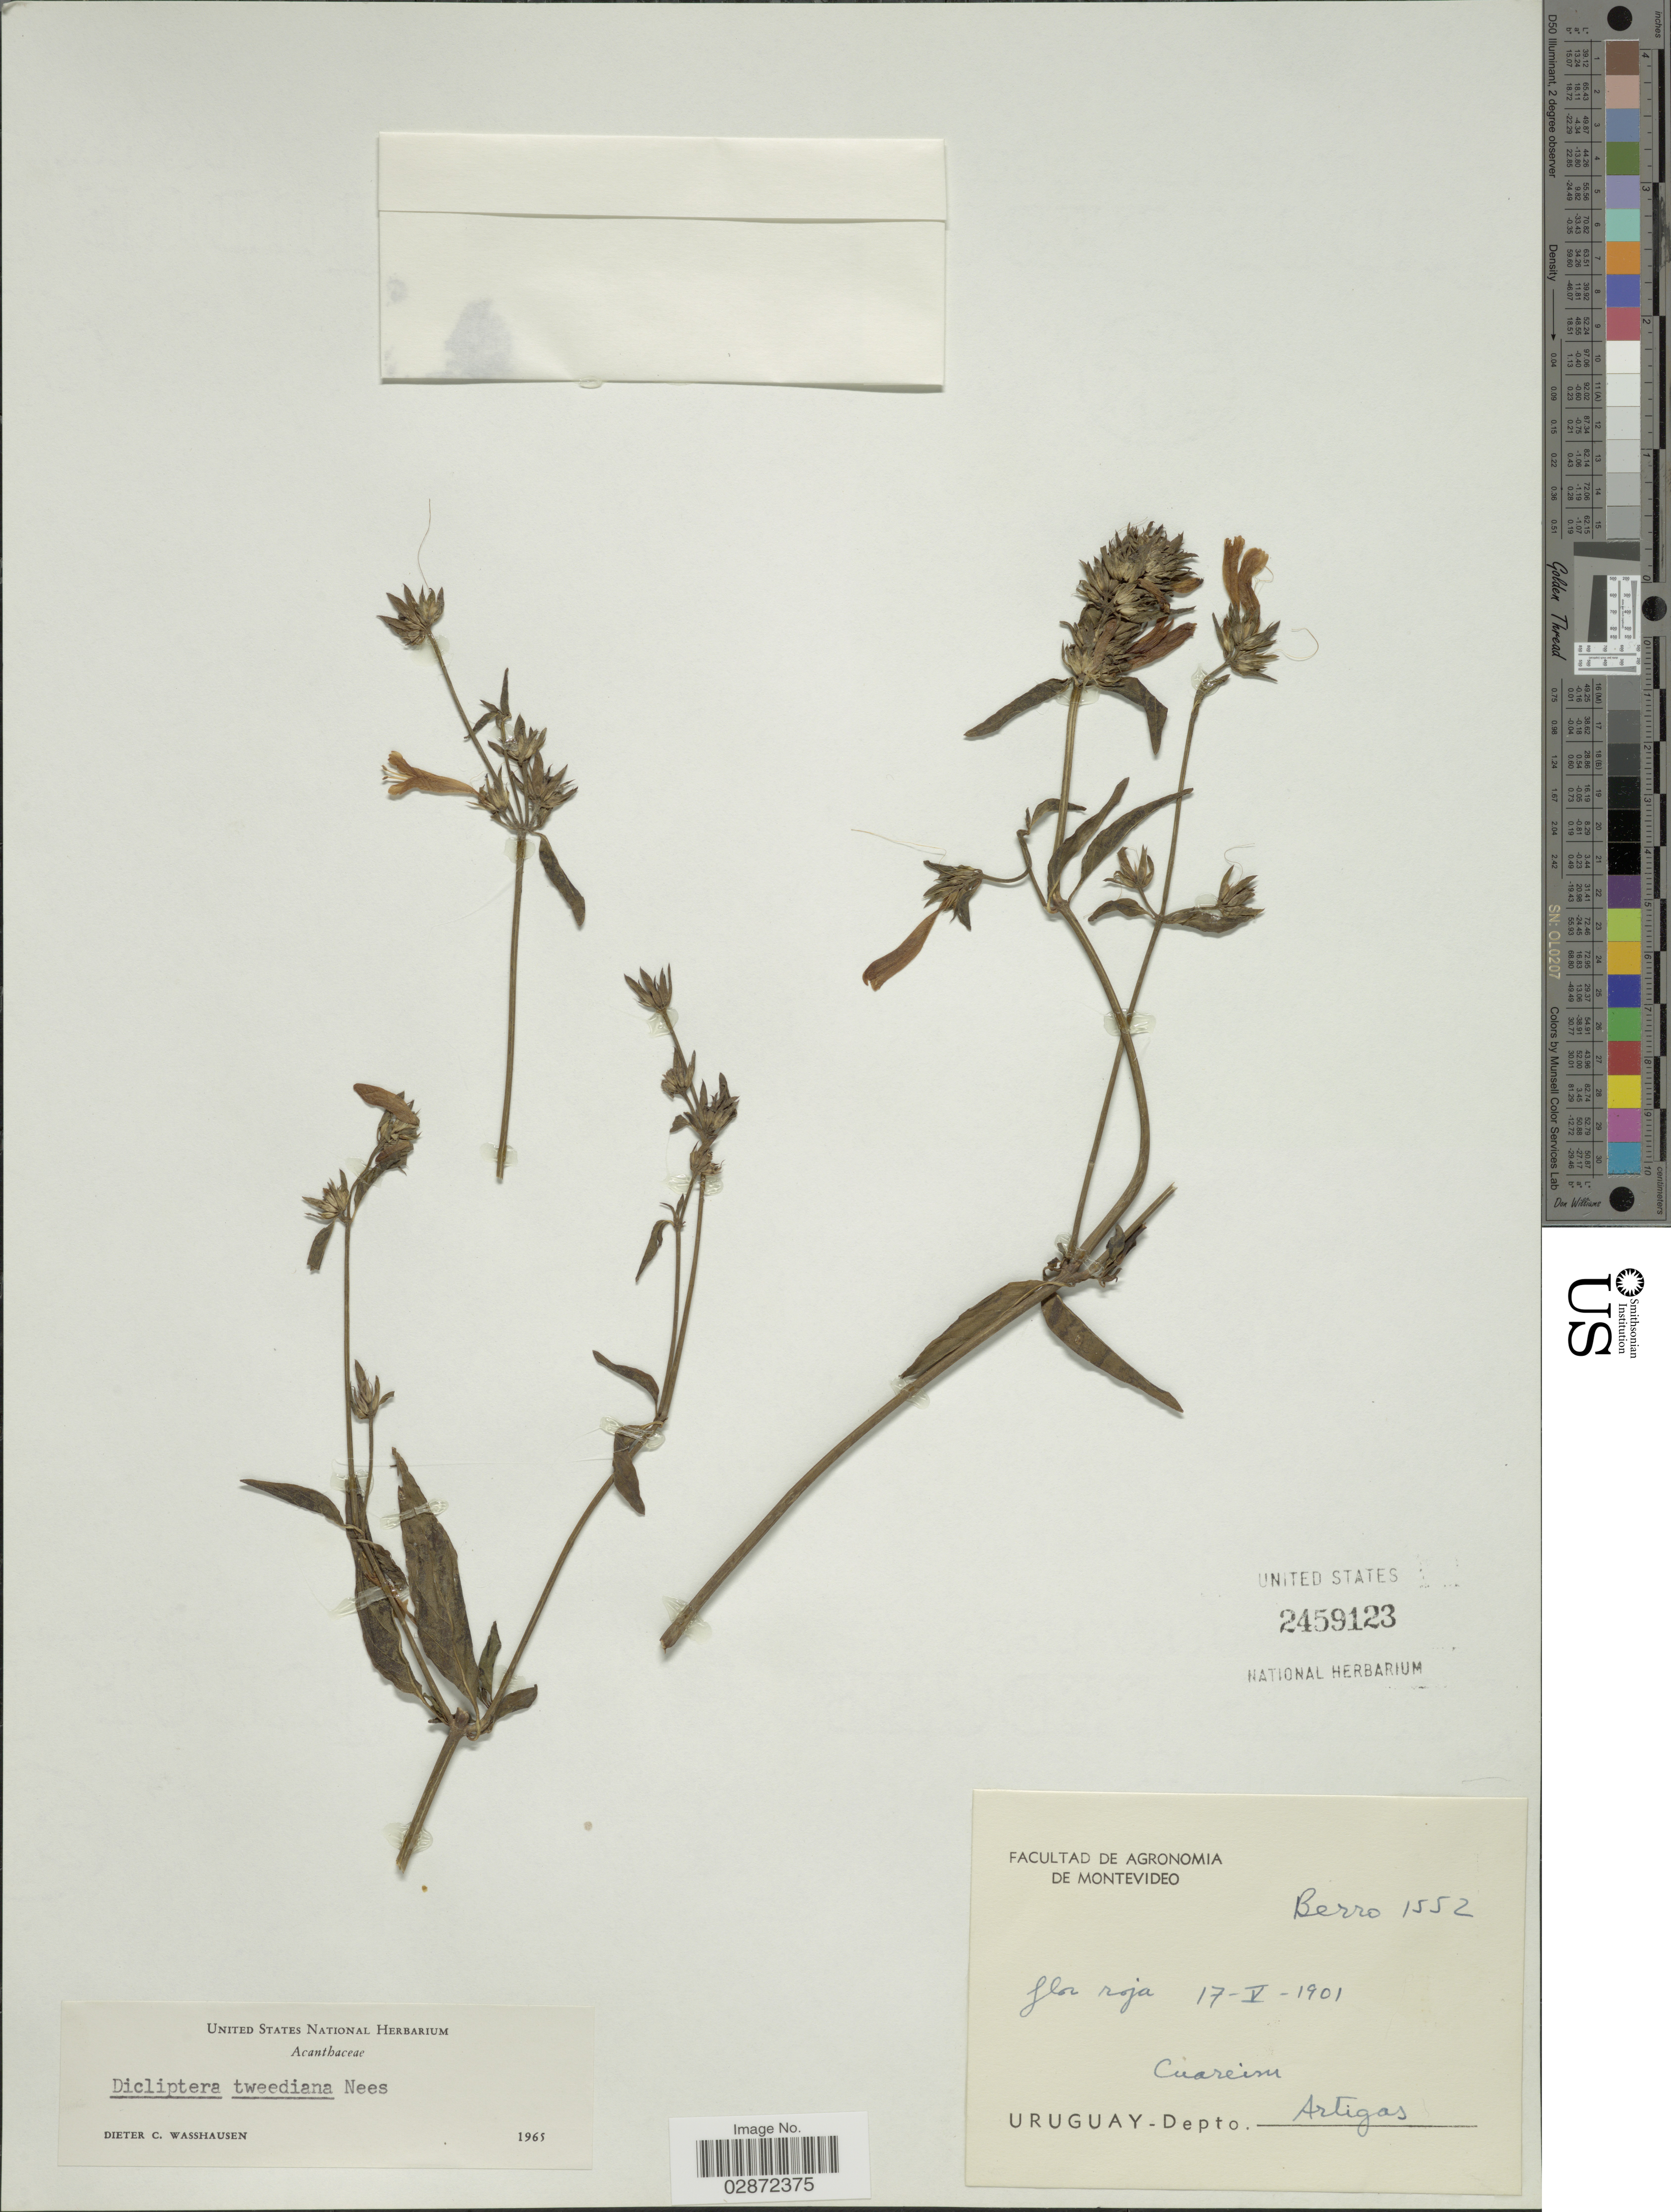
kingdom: Plantae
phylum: Tracheophyta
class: Magnoliopsida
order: Lamiales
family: Acanthaceae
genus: Dicliptera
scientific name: Dicliptera squarrosa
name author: Nees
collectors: Berro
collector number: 1552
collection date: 1901-05-17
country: Uruguay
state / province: Artigas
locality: Cuareim. Depto. Artigas.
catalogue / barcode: US 2459123